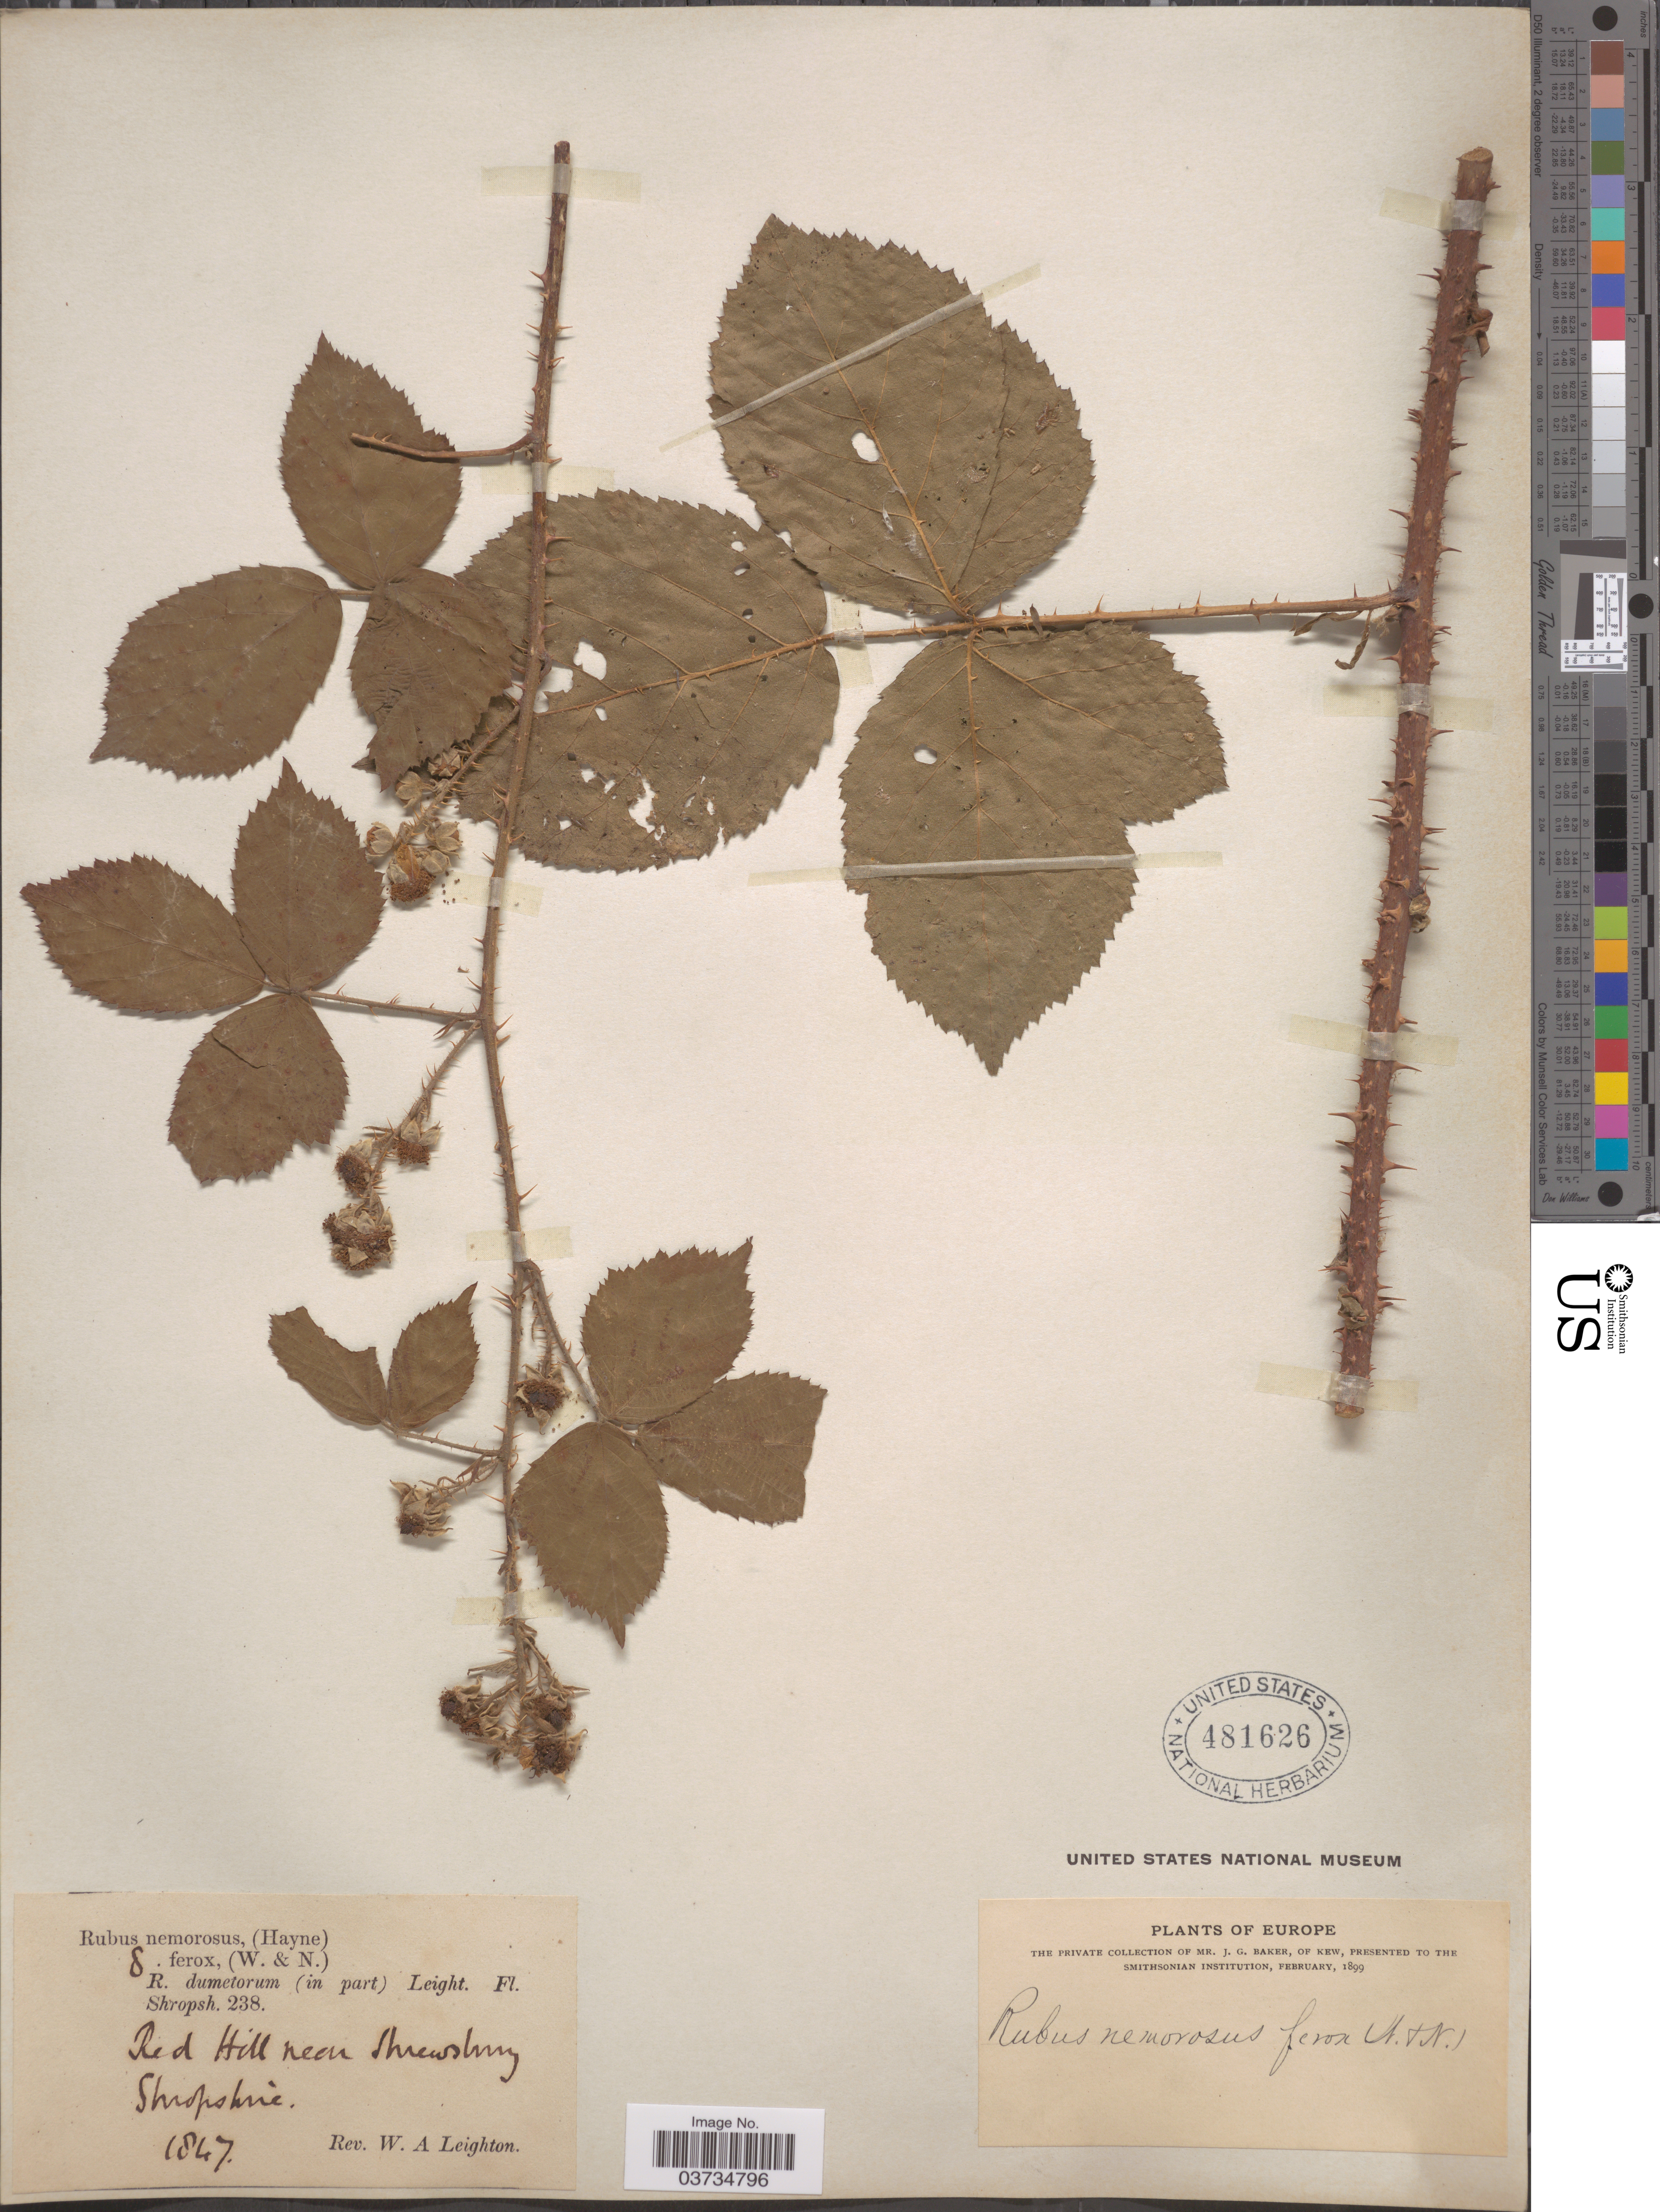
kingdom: Plantae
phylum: Tracheophyta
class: Magnoliopsida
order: Rosales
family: Rosaceae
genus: Rubus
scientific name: Rubus nemorosus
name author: Hayne & Willd.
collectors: W. Leighton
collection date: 1847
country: United Kingdom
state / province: England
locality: Europe. Red Hill near Shrewsbury. Shropshire.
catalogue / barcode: US 481626